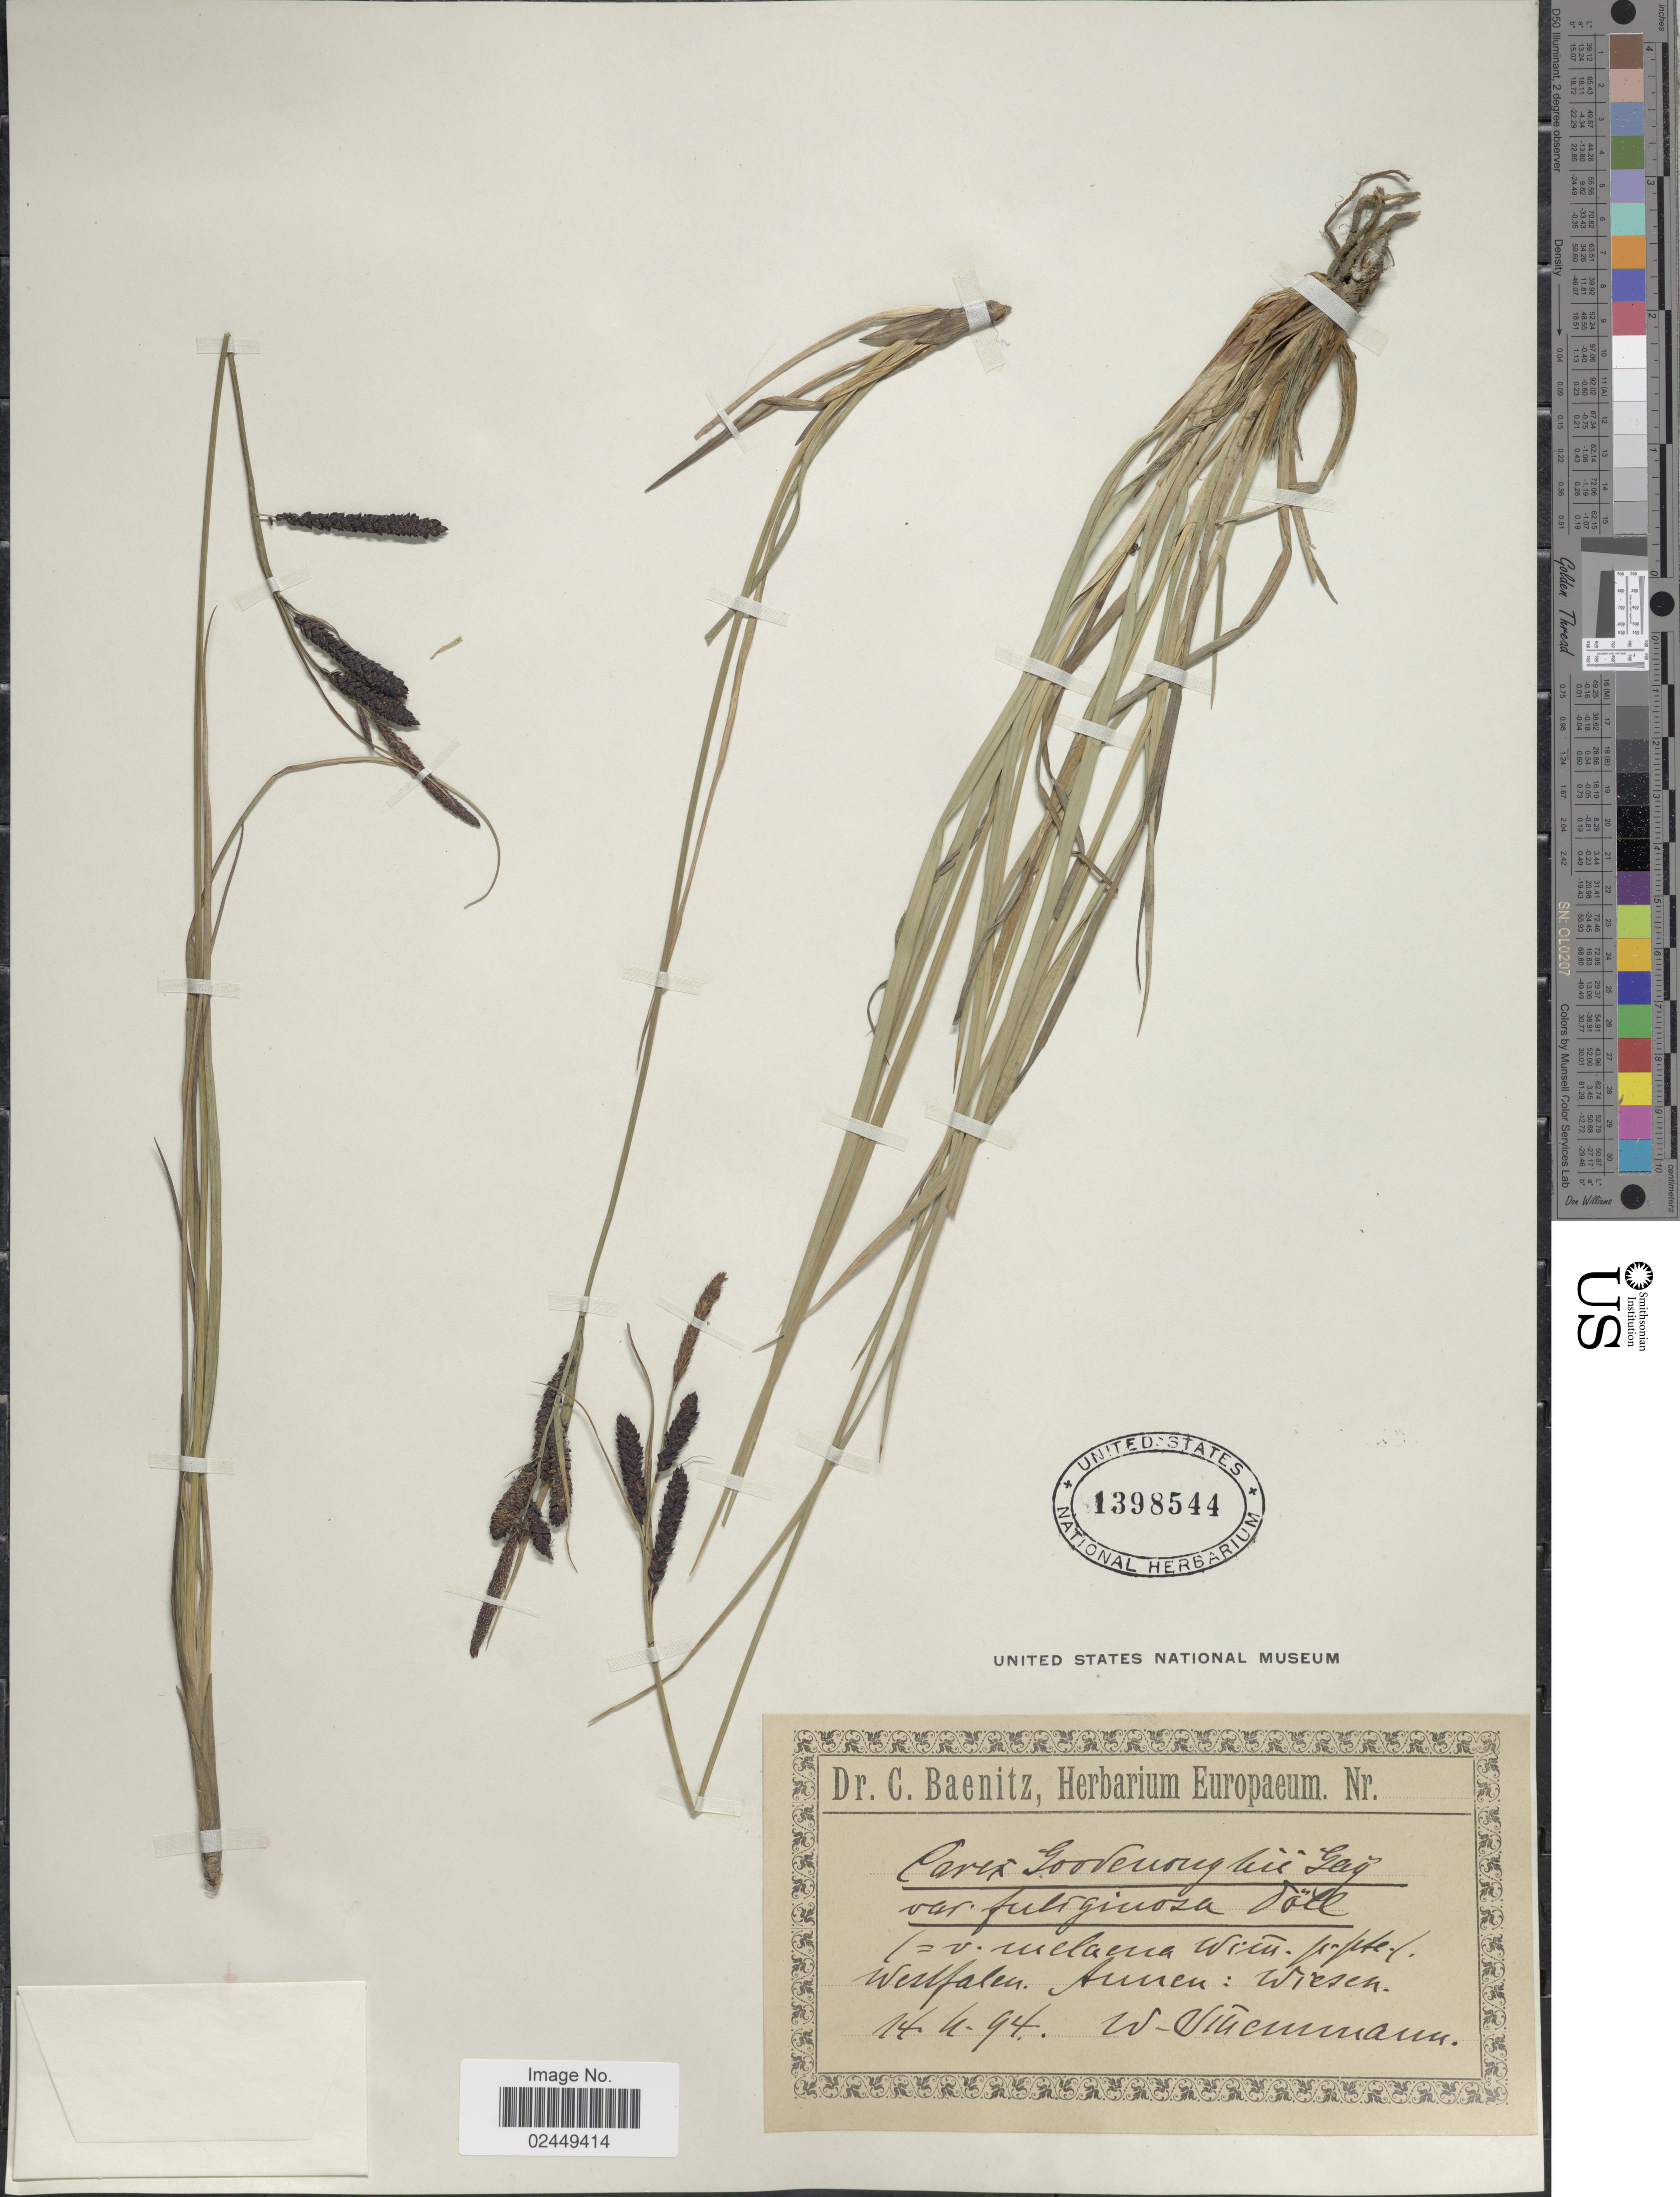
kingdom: Plantae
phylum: Tracheophyta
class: Liliopsida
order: Poales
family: Cyperaceae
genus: Carex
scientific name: Carex nigra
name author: (L.) Reichard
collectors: W. Uhlemann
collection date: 1894-04-14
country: Germany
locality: Westfalen, Annen: Wiesen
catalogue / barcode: US 1398544